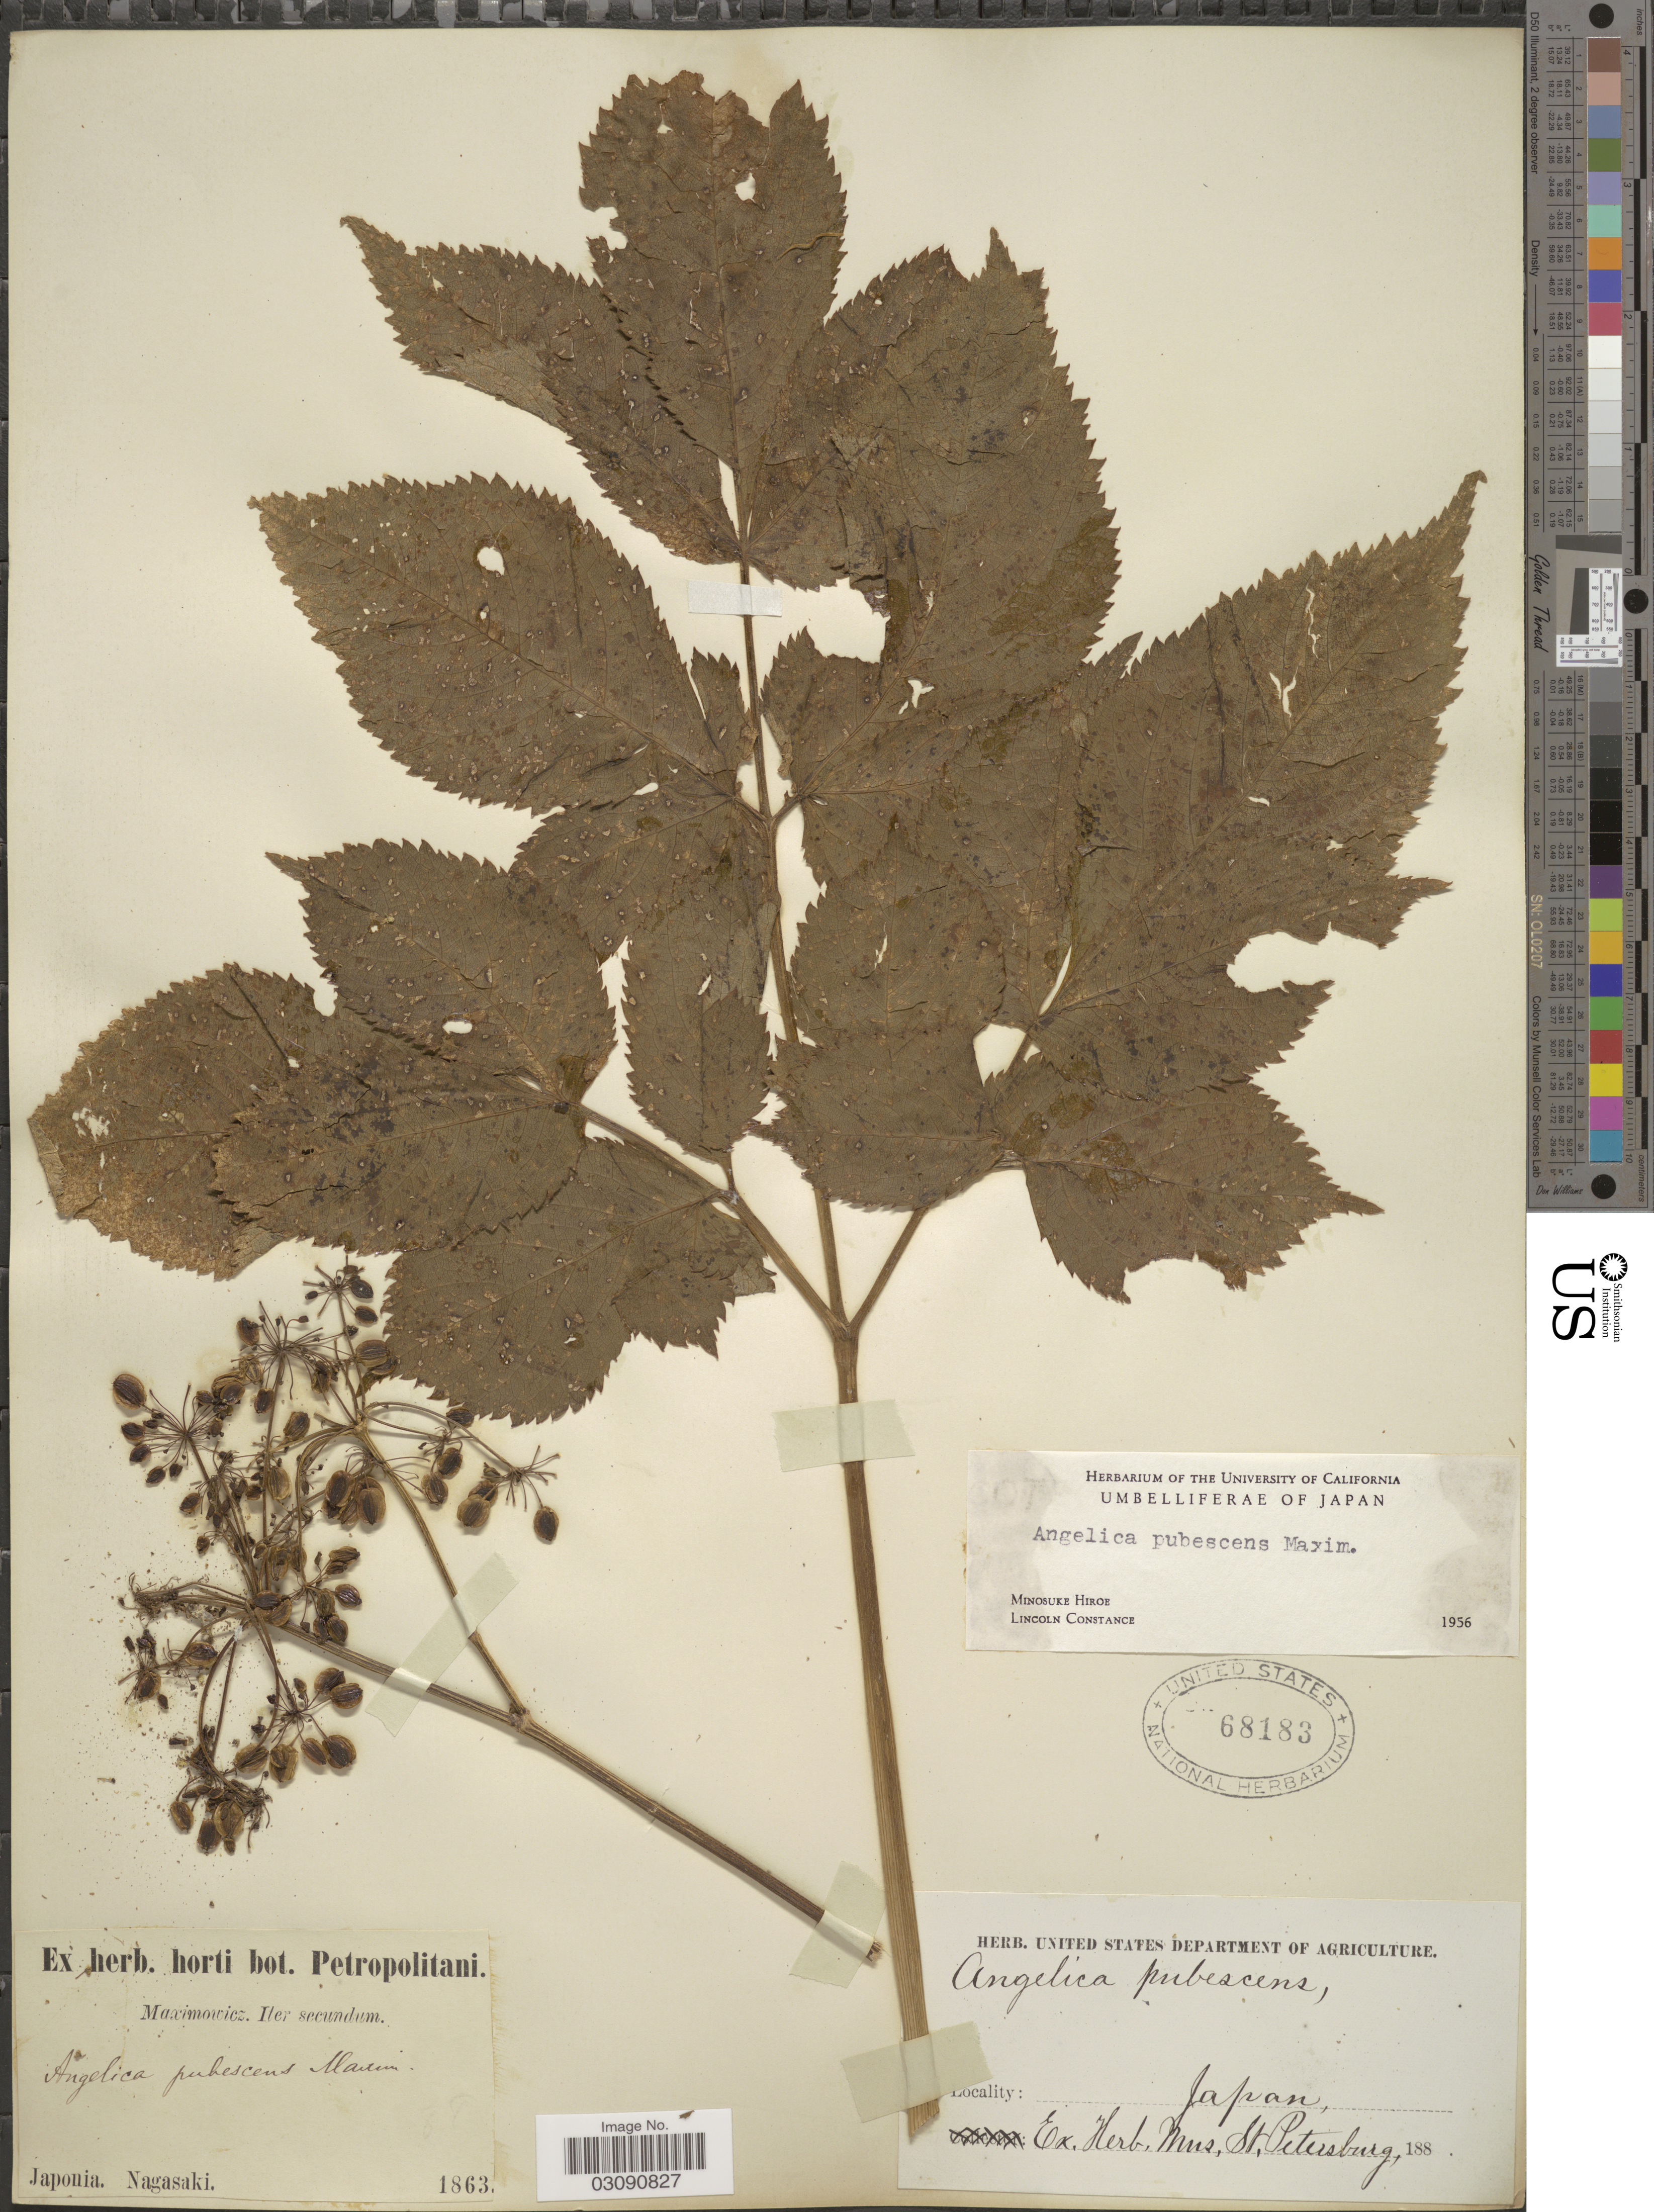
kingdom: Plantae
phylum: Tracheophyta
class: Magnoliopsida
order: Apiales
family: Apiaceae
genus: Angelica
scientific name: Angelica pubescens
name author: Maxim.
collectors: Maximowicz, --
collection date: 1863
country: Japan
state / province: Nagasaki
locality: Japonia, Nagasaki.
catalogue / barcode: US 68183